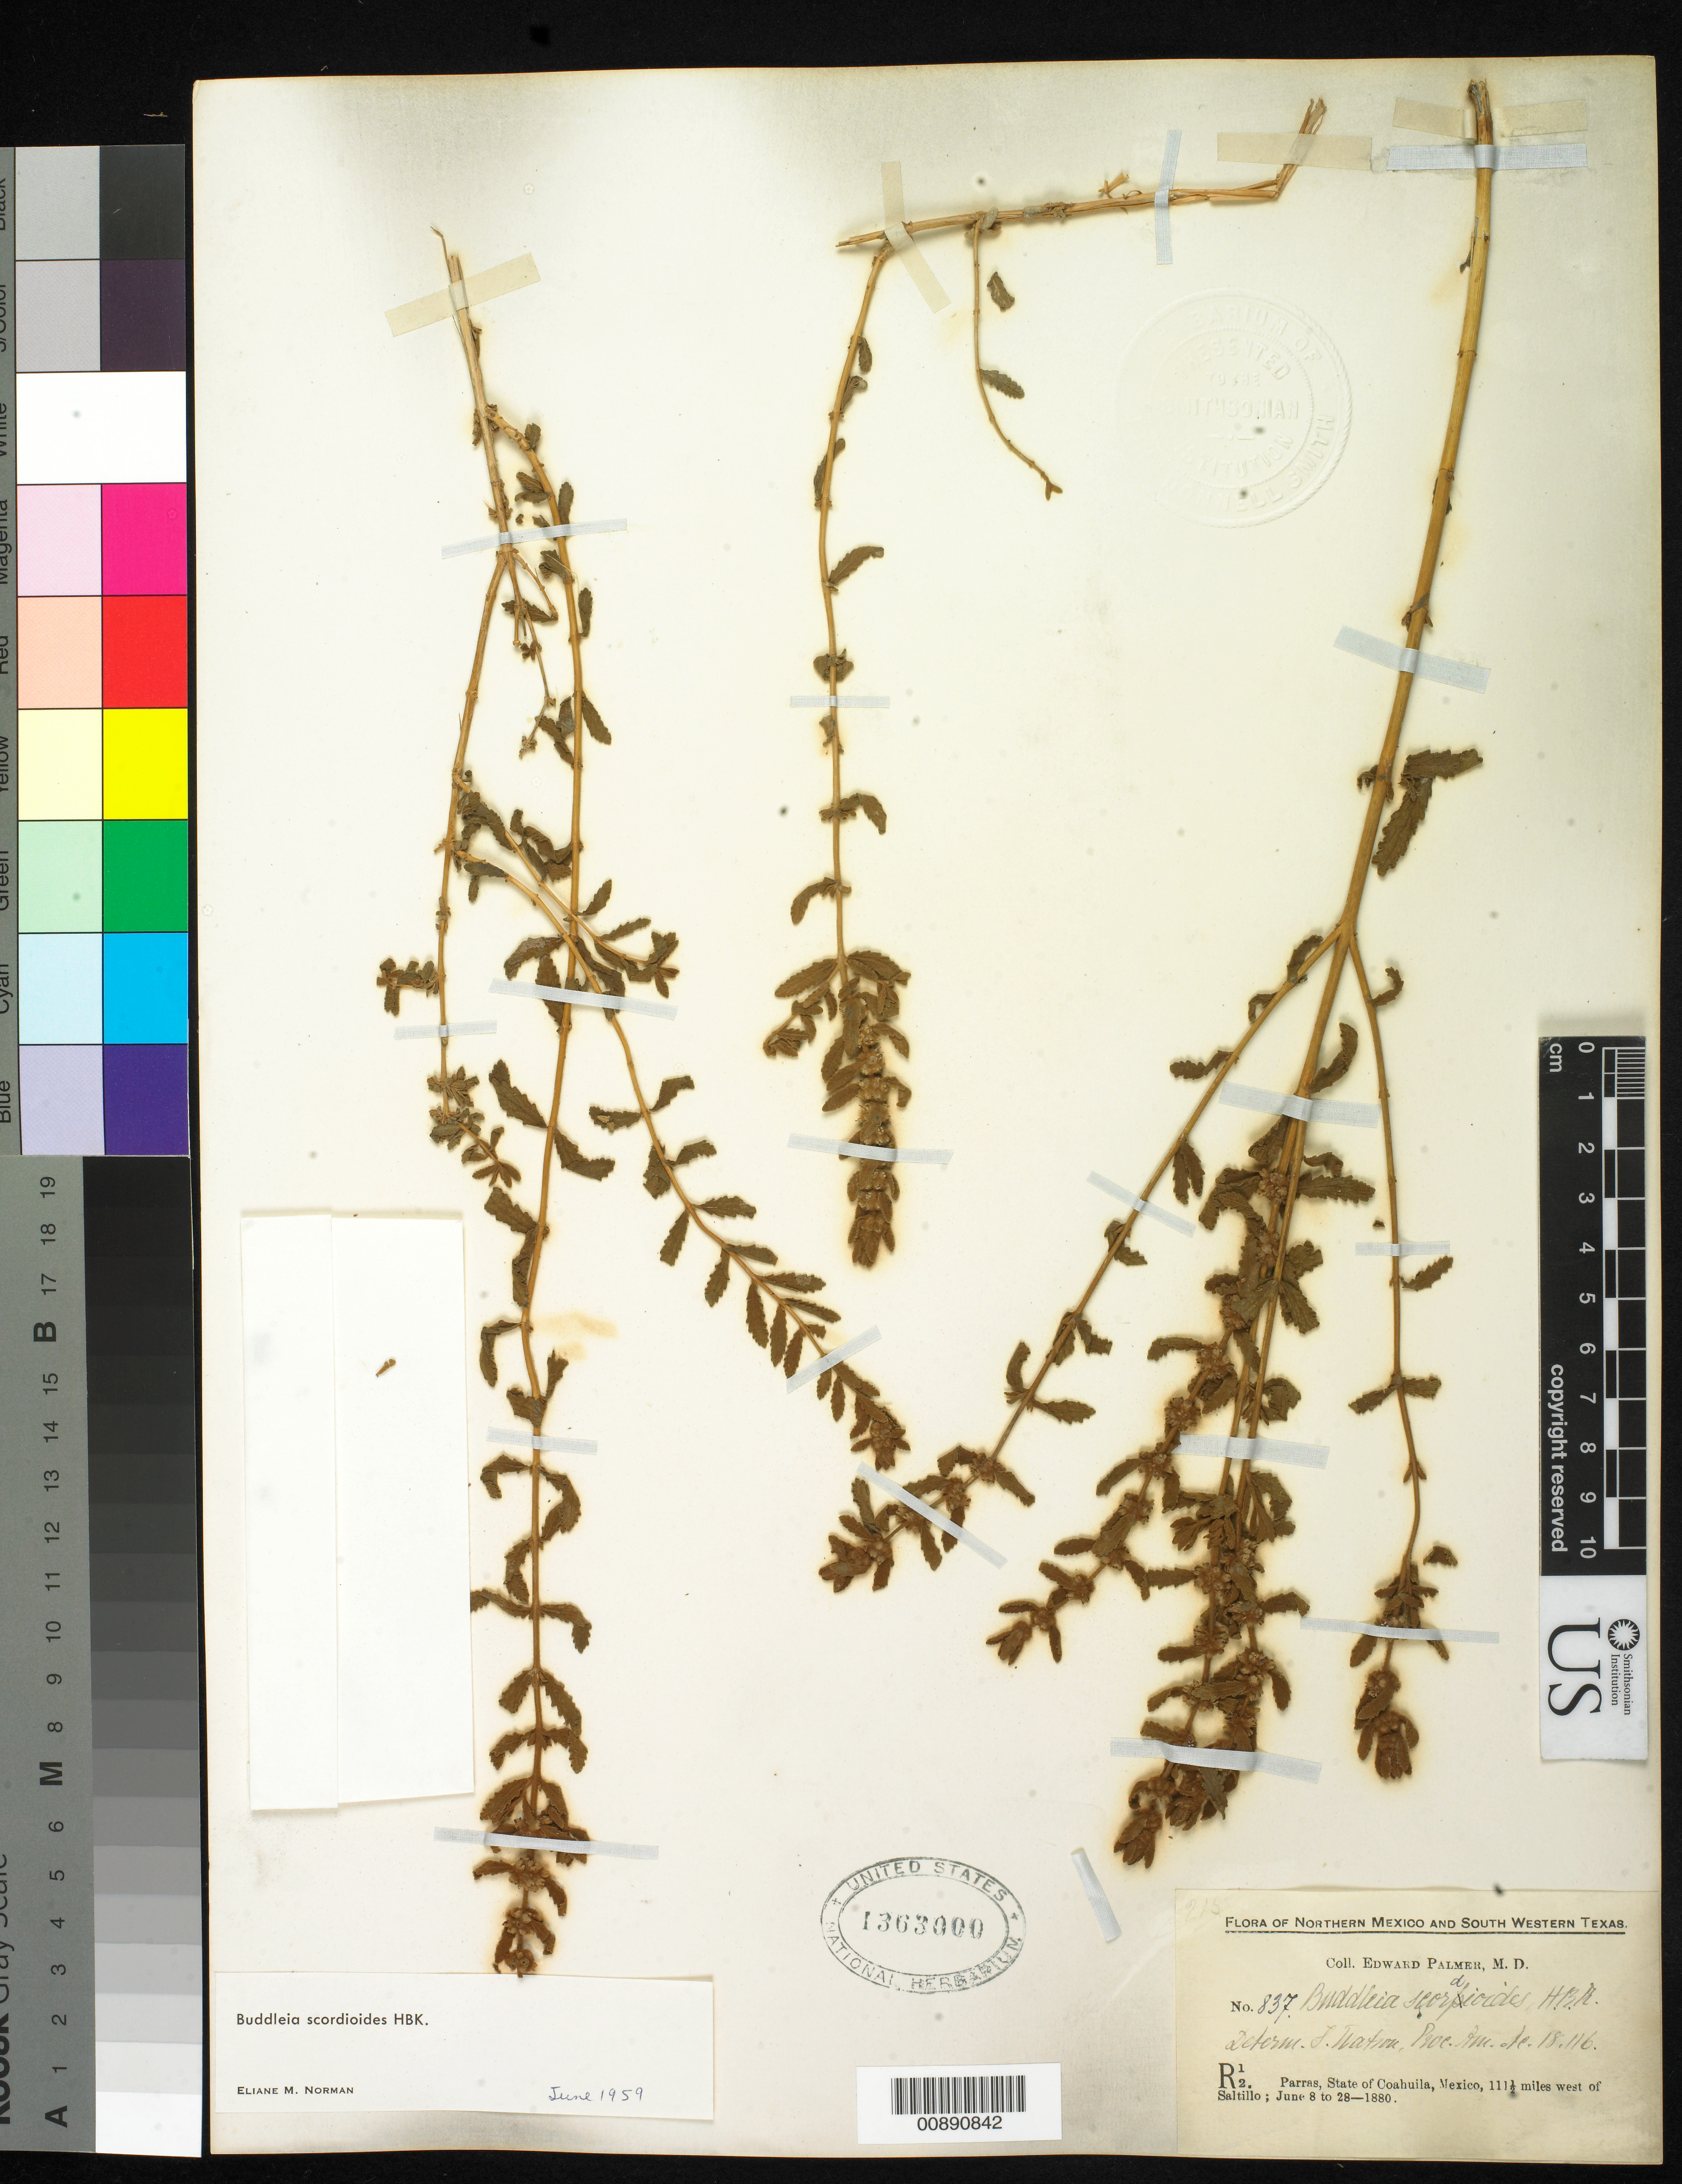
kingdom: Plantae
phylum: Tracheophyta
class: Magnoliopsida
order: Lamiales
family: Scrophulariaceae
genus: Buddleja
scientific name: Buddleja scordioides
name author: Kunth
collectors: E. Palmer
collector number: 837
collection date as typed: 08 Jun 1880 to 28 Jun 1880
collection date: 1880-06-08/1880-06-28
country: Mexico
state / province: Coahuila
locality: R12. Parras, Coahuila, 111½ miles west of Saltillo.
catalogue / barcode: US 1363000